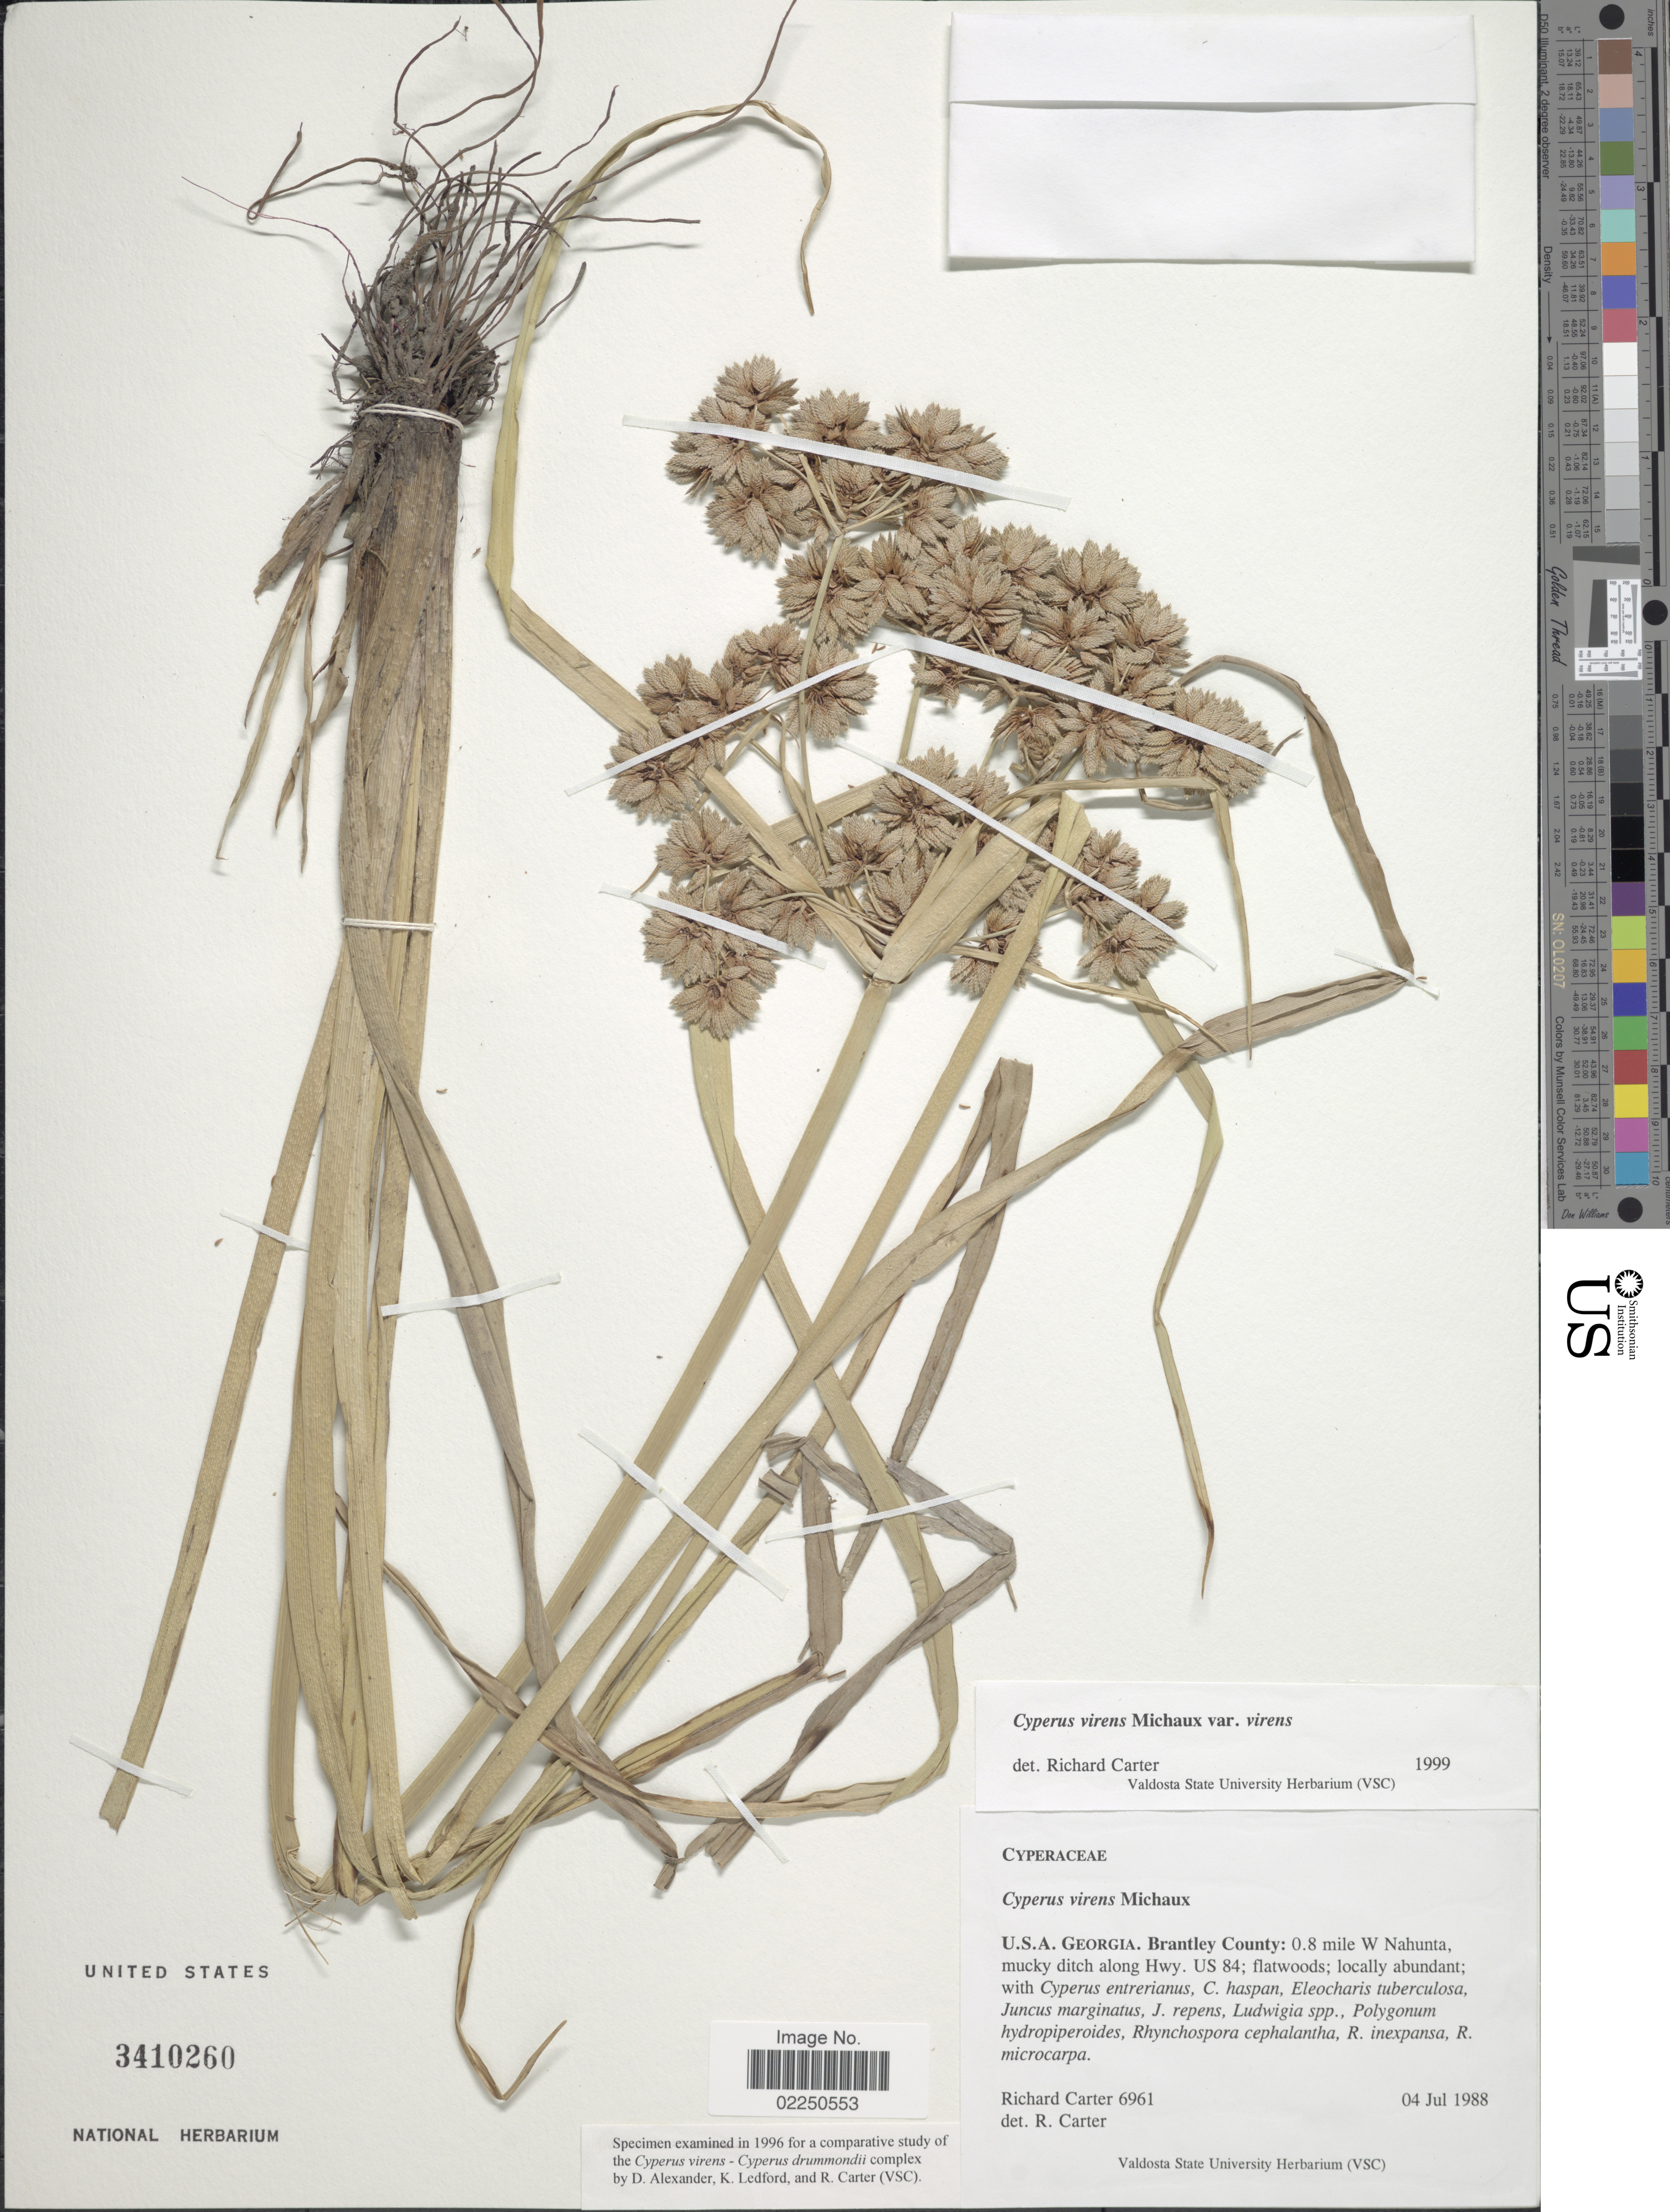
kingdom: Plantae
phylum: Tracheophyta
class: Liliopsida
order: Poales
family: Cyperaceae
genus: Cyperus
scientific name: Cyperus virens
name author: Michx.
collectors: R. Carter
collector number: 6961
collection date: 1988-07-04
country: United States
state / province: Georgia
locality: U.S.A. Brantley County: 0.8 mile W Nahunta, mucky ditch along Hwy. US 84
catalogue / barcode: US 3410260